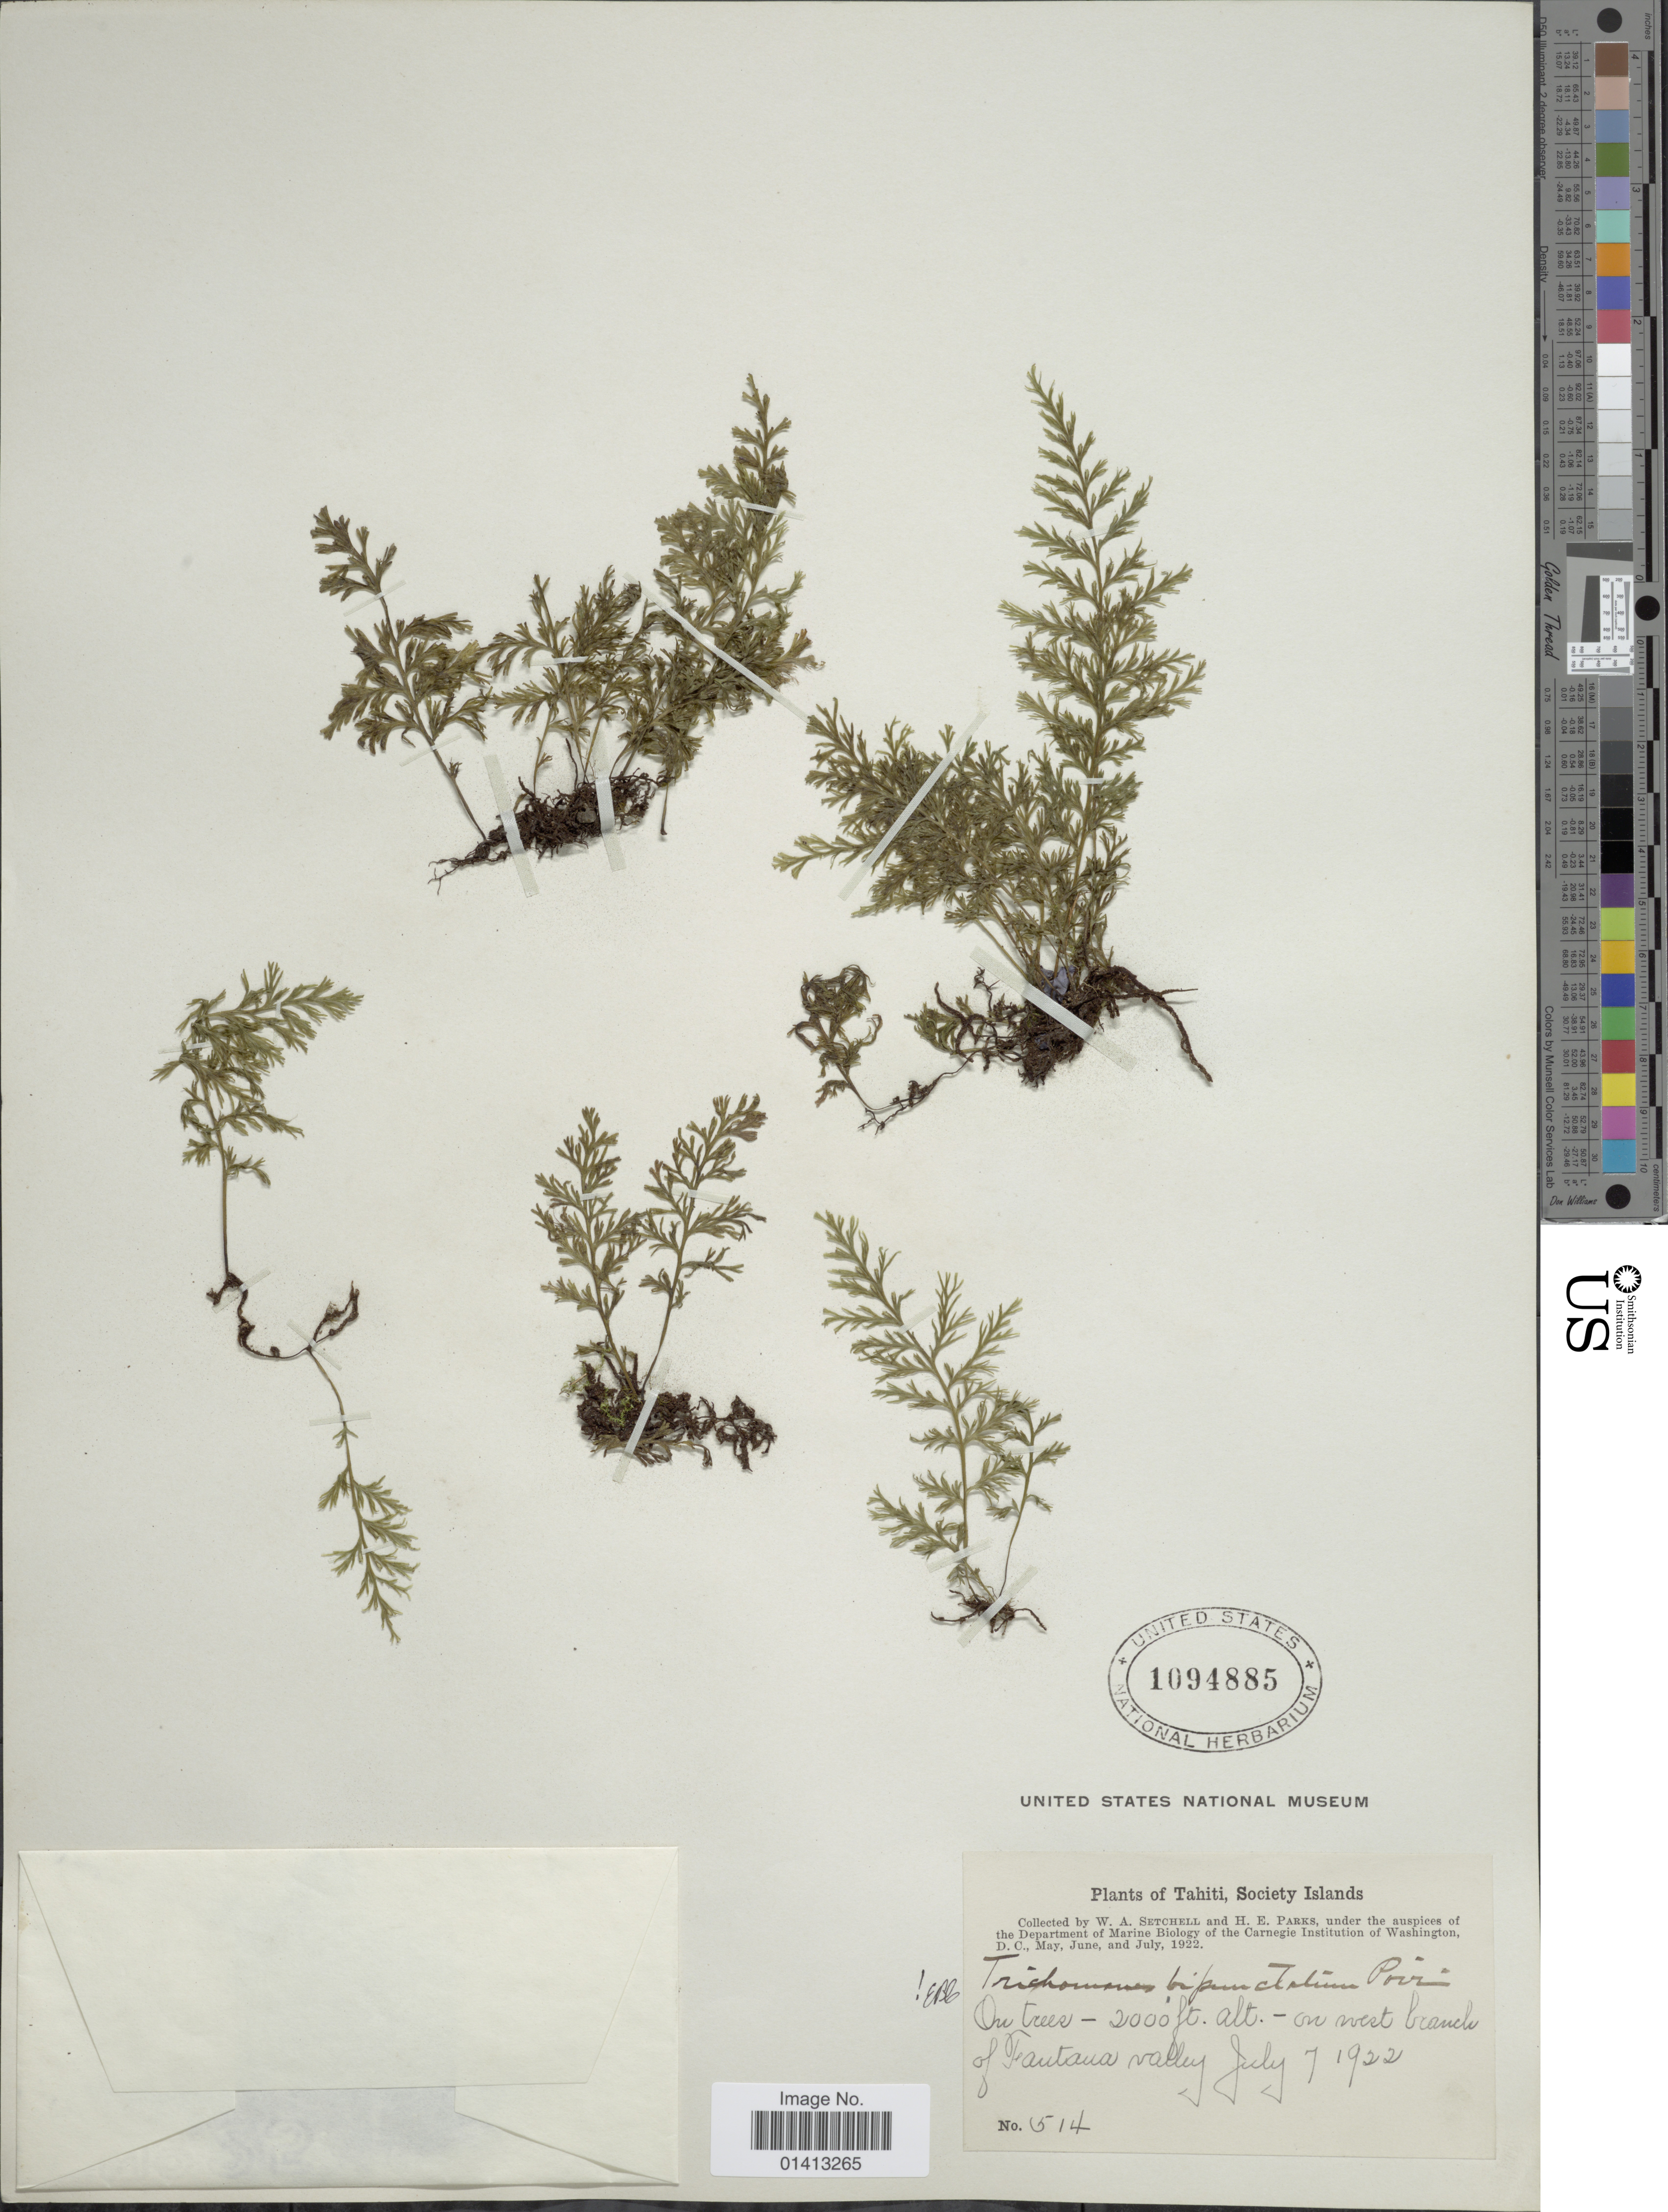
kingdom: Plantae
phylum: Tracheophyta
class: Polypodiopsida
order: Hymenophyllales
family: Hymenophyllaceae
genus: Crepidomanes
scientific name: Crepidomanes bipunctatum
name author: (Poir.) Copel.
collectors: W. Setchell & H. E. Parks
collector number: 514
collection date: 1922-07-07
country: French Polynesia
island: Tahiti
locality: Tahiti, Society Islands, Fantaua valley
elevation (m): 610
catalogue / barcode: US 1094885